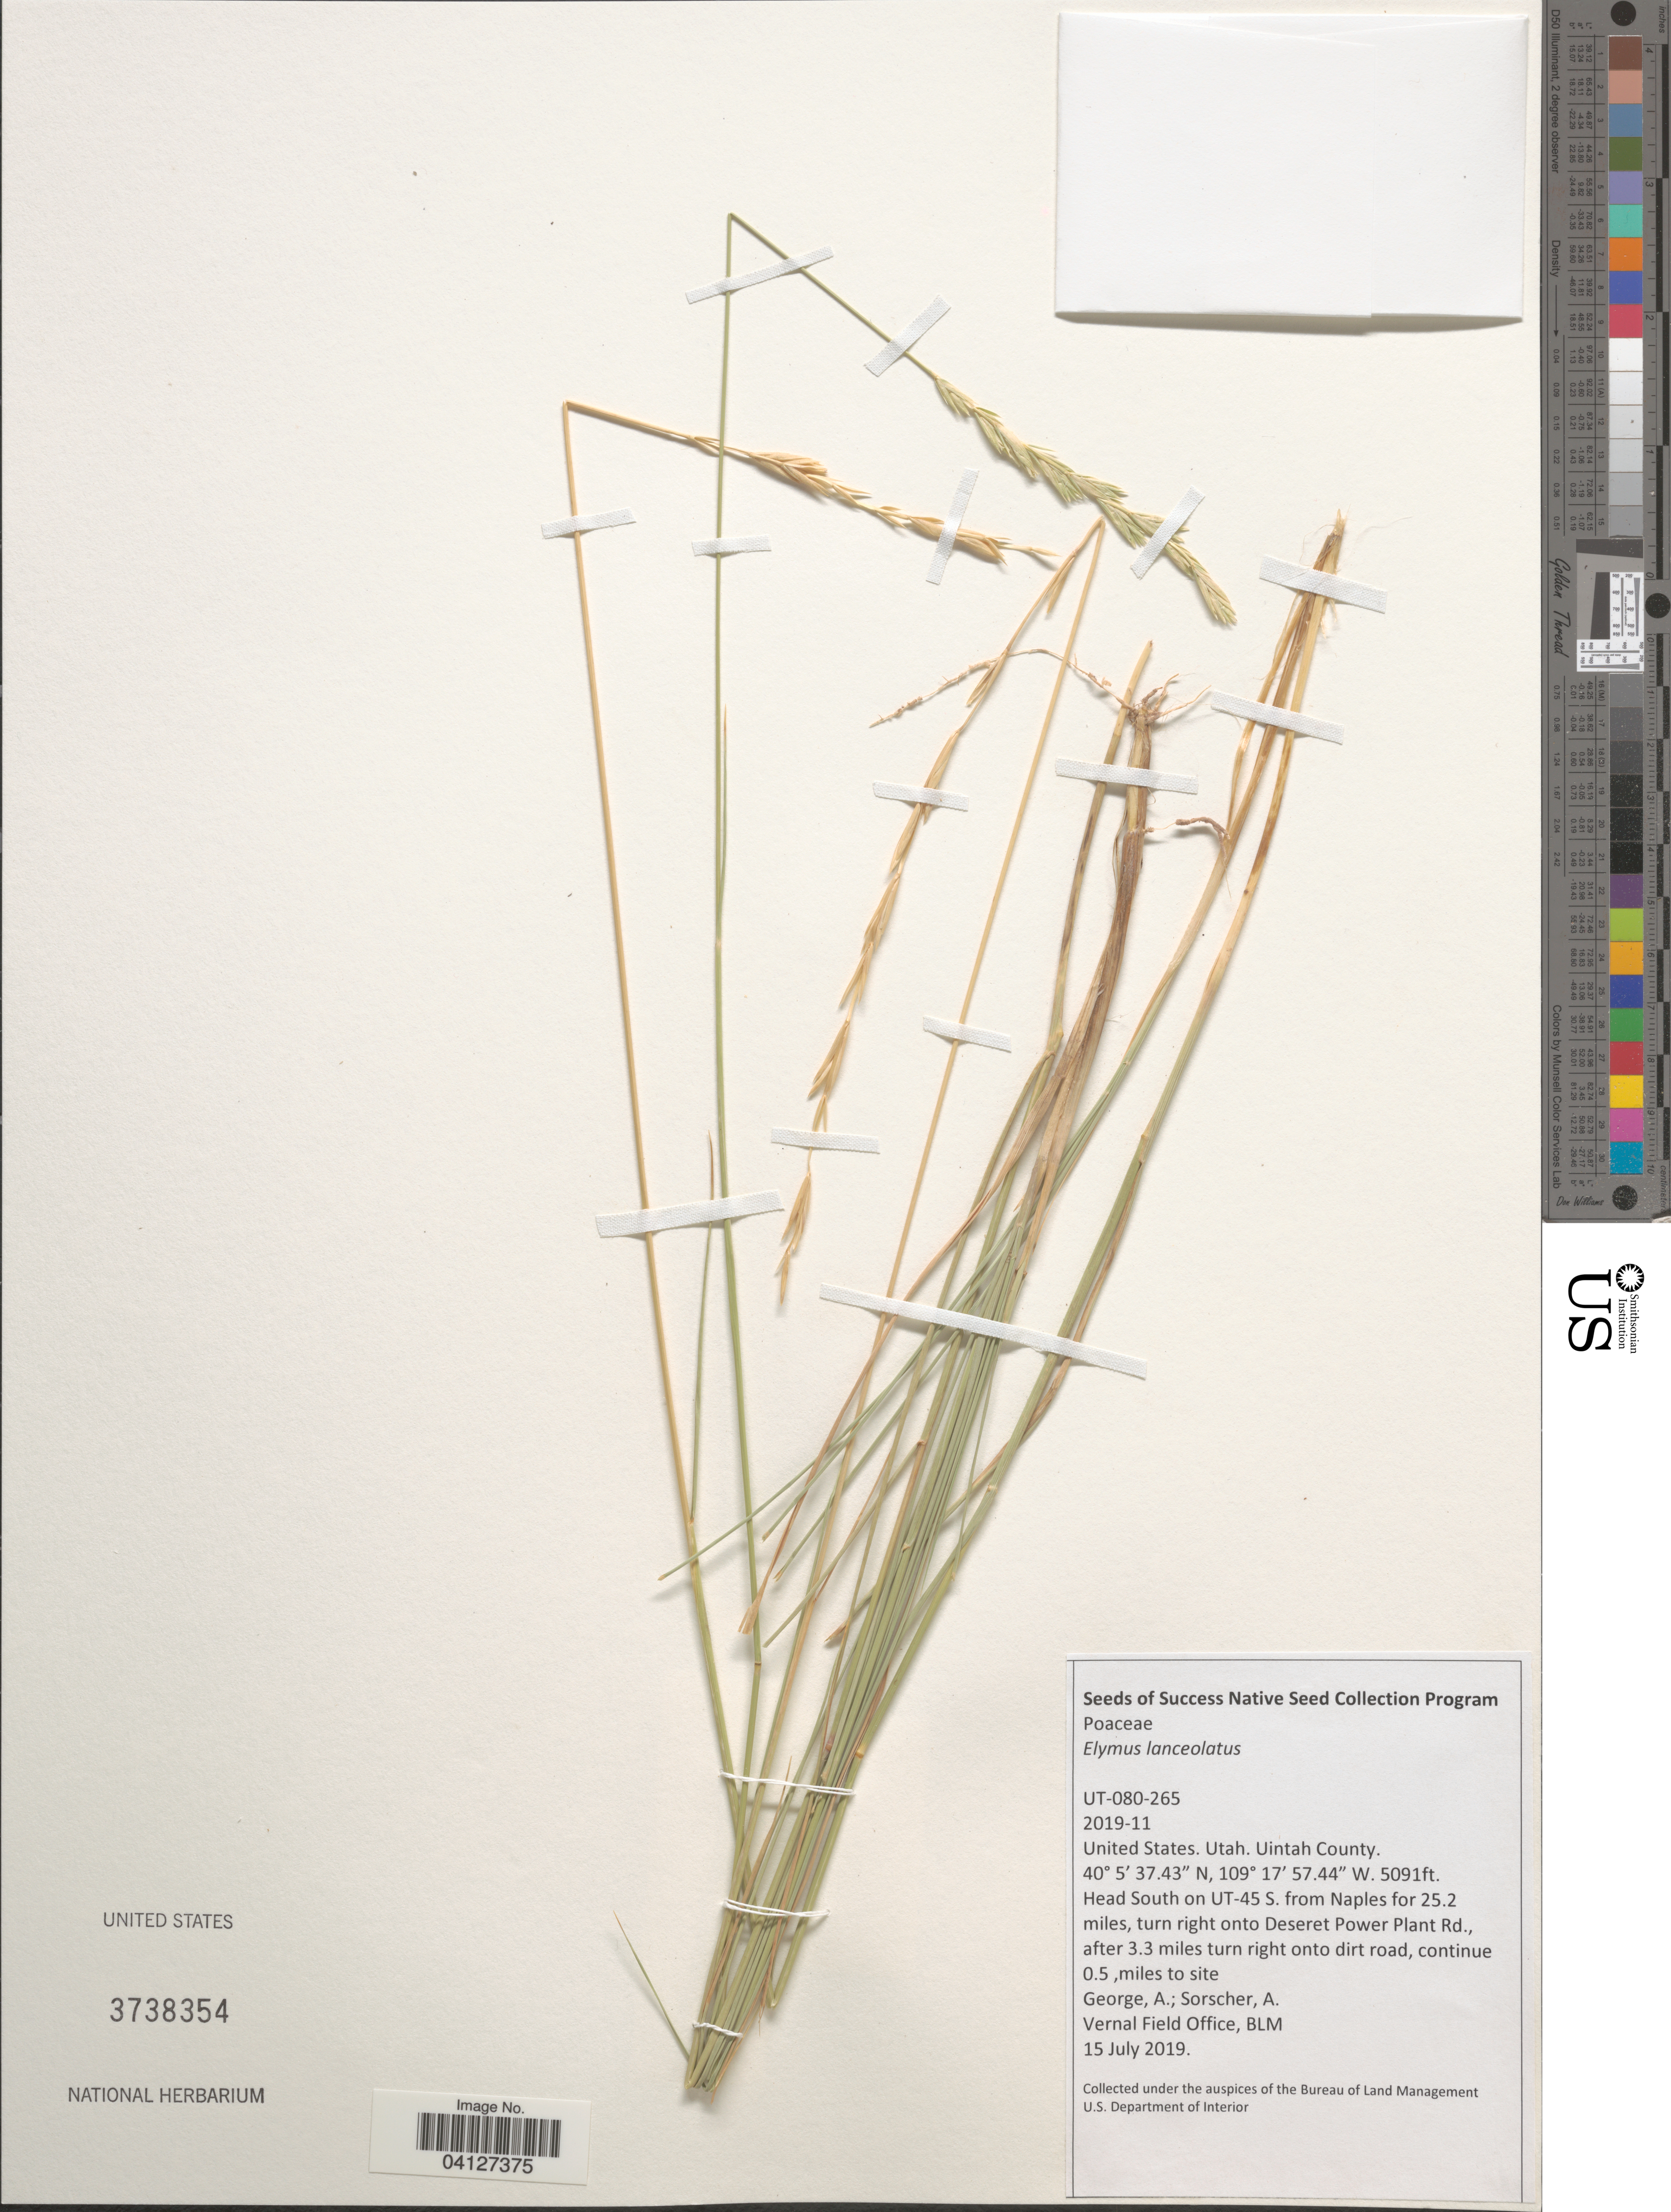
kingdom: Plantae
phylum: Tracheophyta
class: Liliopsida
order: Poales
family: Poaceae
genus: Elymus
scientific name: Elymus lanceolatus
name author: (Scribn. & J.G. Sm.) Gould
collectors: A. S. George & A. Sorscher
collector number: UT-080-265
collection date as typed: Transcribed d/m/y: 15/7/2019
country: United States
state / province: Utah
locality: Uintah County. Head South on UT-45 S. from Naples for 25.2 miles, turn right onto Deseret Power Plant Rd., after 3.3 miles turn right onto dirt road, continue 0.5 ,miles to site.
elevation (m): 1552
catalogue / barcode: US 3738354